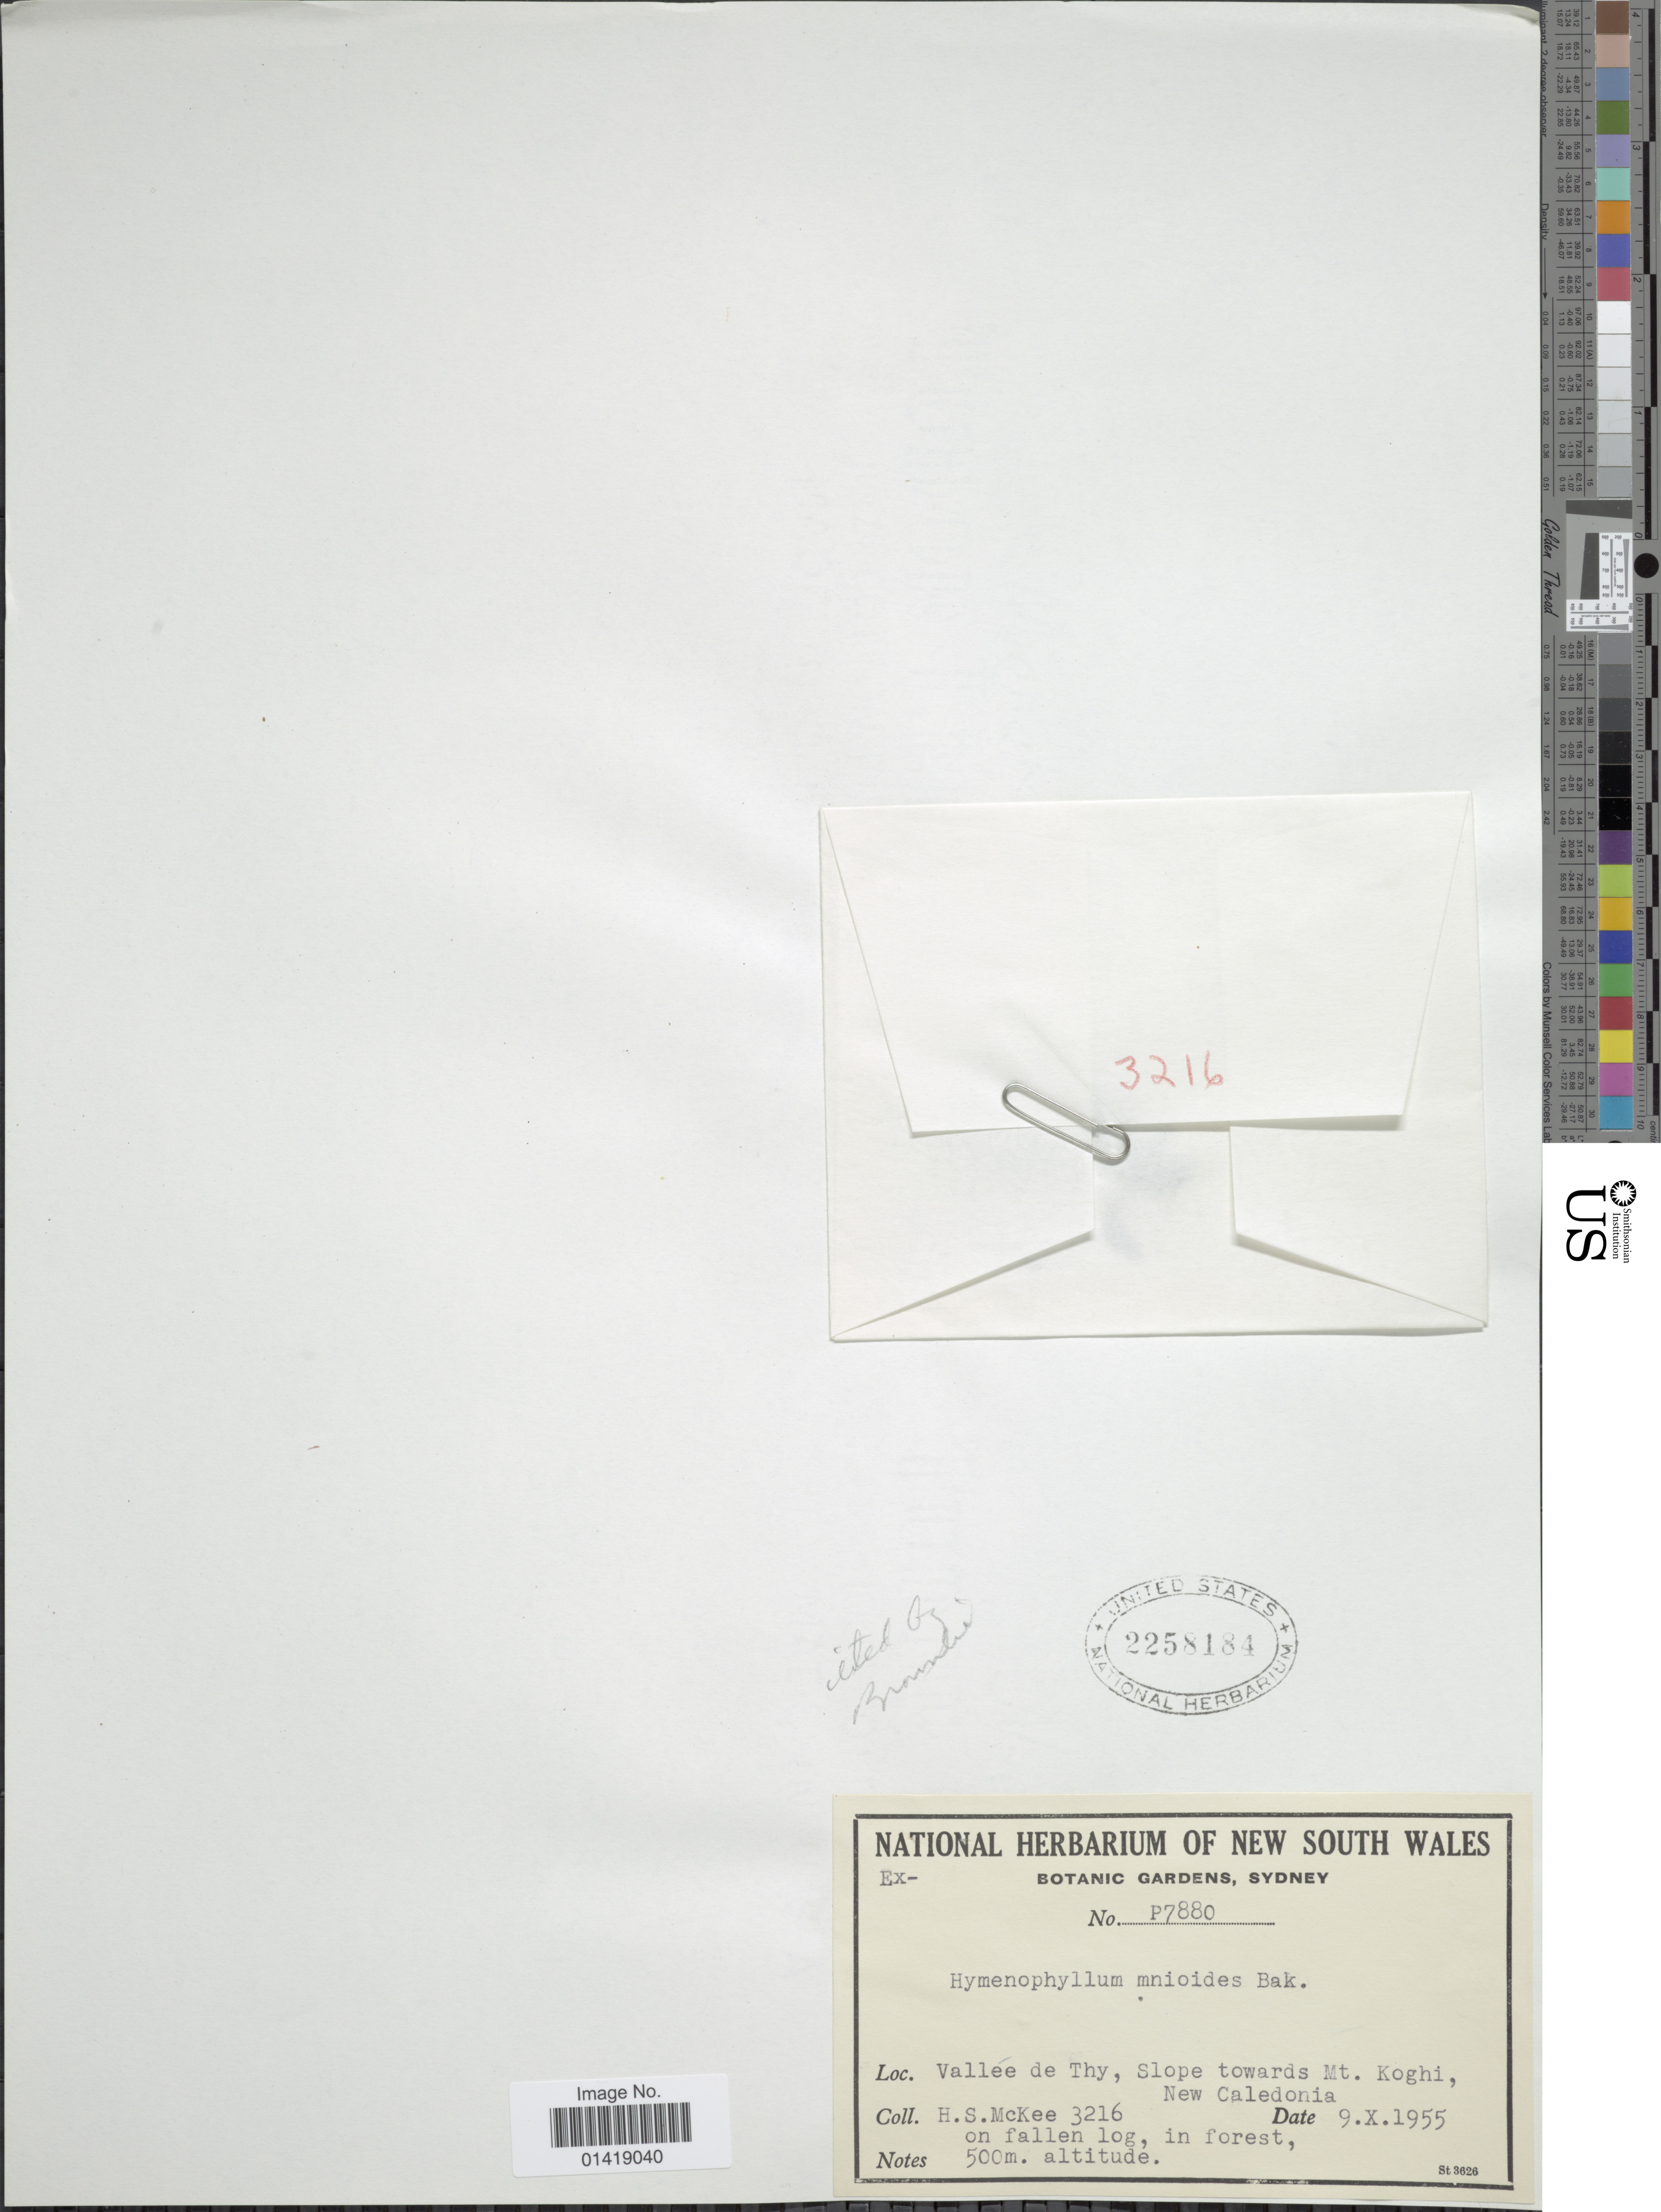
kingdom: Plantae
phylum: Tracheophyta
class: Polypodiopsida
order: Hymenophyllales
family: Hymenophyllaceae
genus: Hymenophyllum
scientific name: Hymenophyllum mnioides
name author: Baker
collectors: H. S. McKee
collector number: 3216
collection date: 1955-10-09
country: Australia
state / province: New South Wales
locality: Vallee de Thy slope towards Mt. Koghi New Caledonia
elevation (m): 500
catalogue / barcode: US 2258184